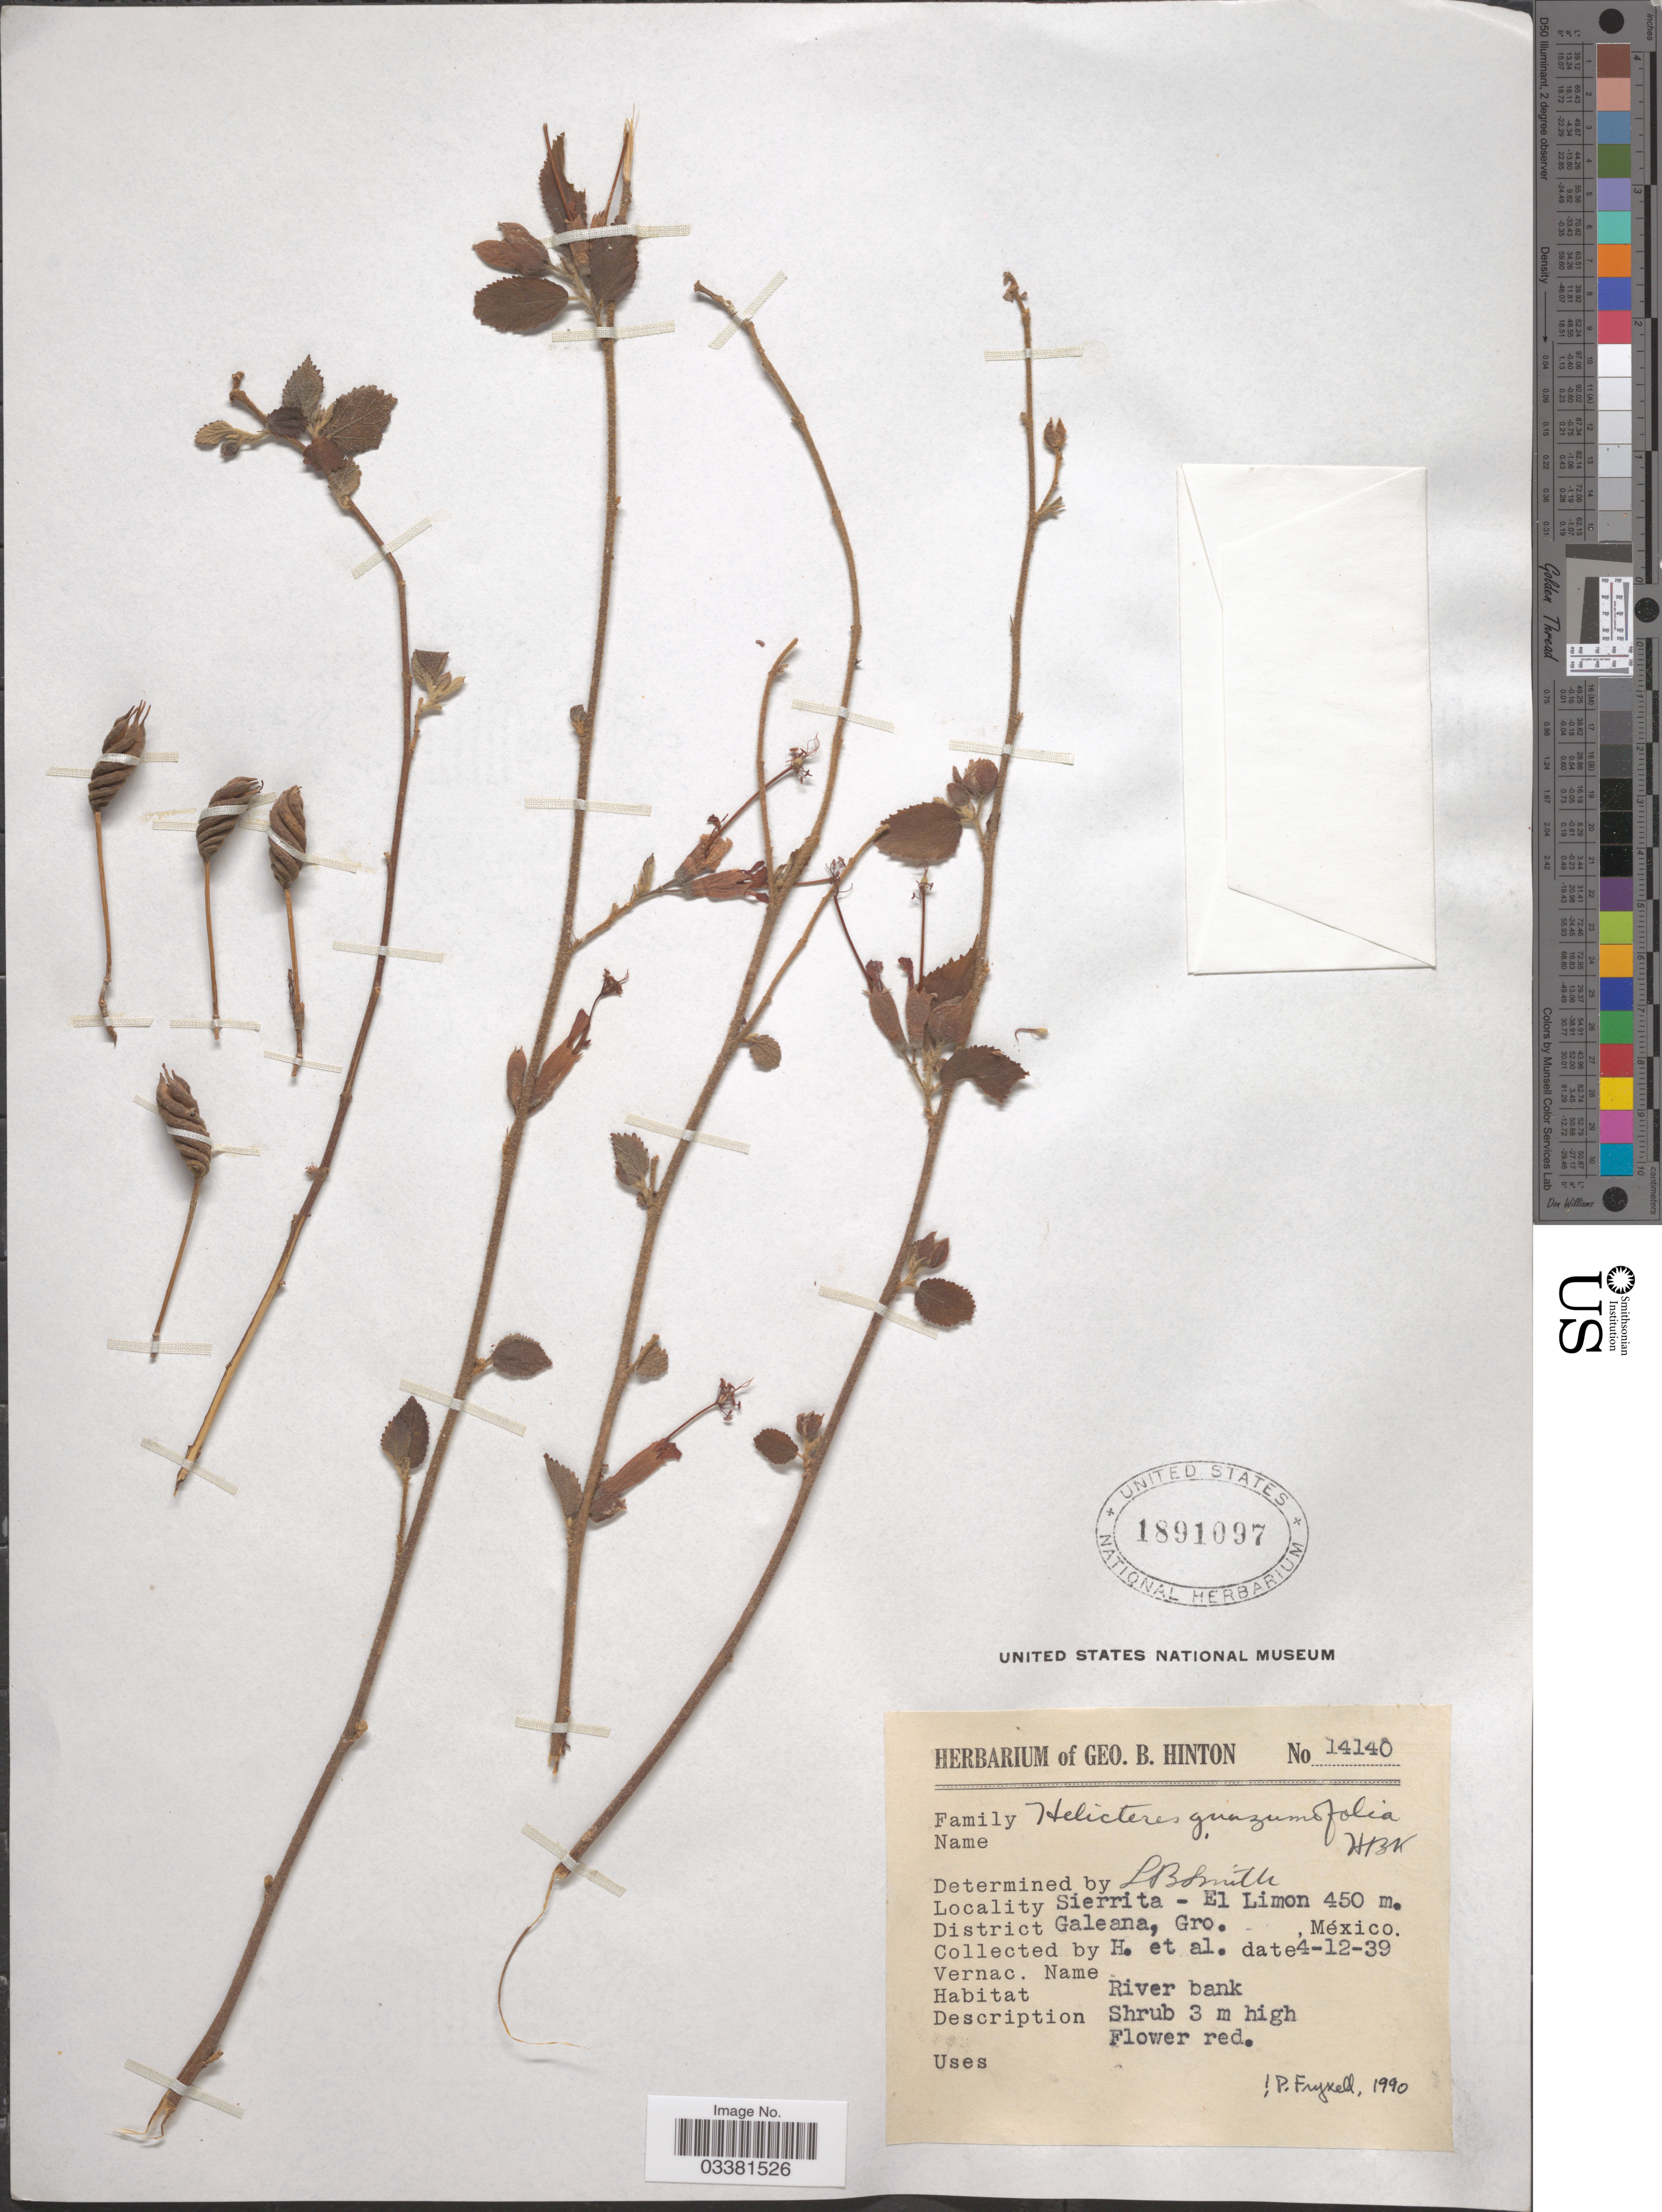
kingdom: Plantae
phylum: Tracheophyta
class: Magnoliopsida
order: Malvales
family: Malvaceae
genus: Helicteres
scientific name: Helicteres guazumifolia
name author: Kunth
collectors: G. B. Hinton & et al.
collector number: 14140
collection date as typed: Transcribed d/m/y: 4/12/39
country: Mexico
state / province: Guerrero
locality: Sierrita - El Limon. District Galeana.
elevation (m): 450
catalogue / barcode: US 1891097